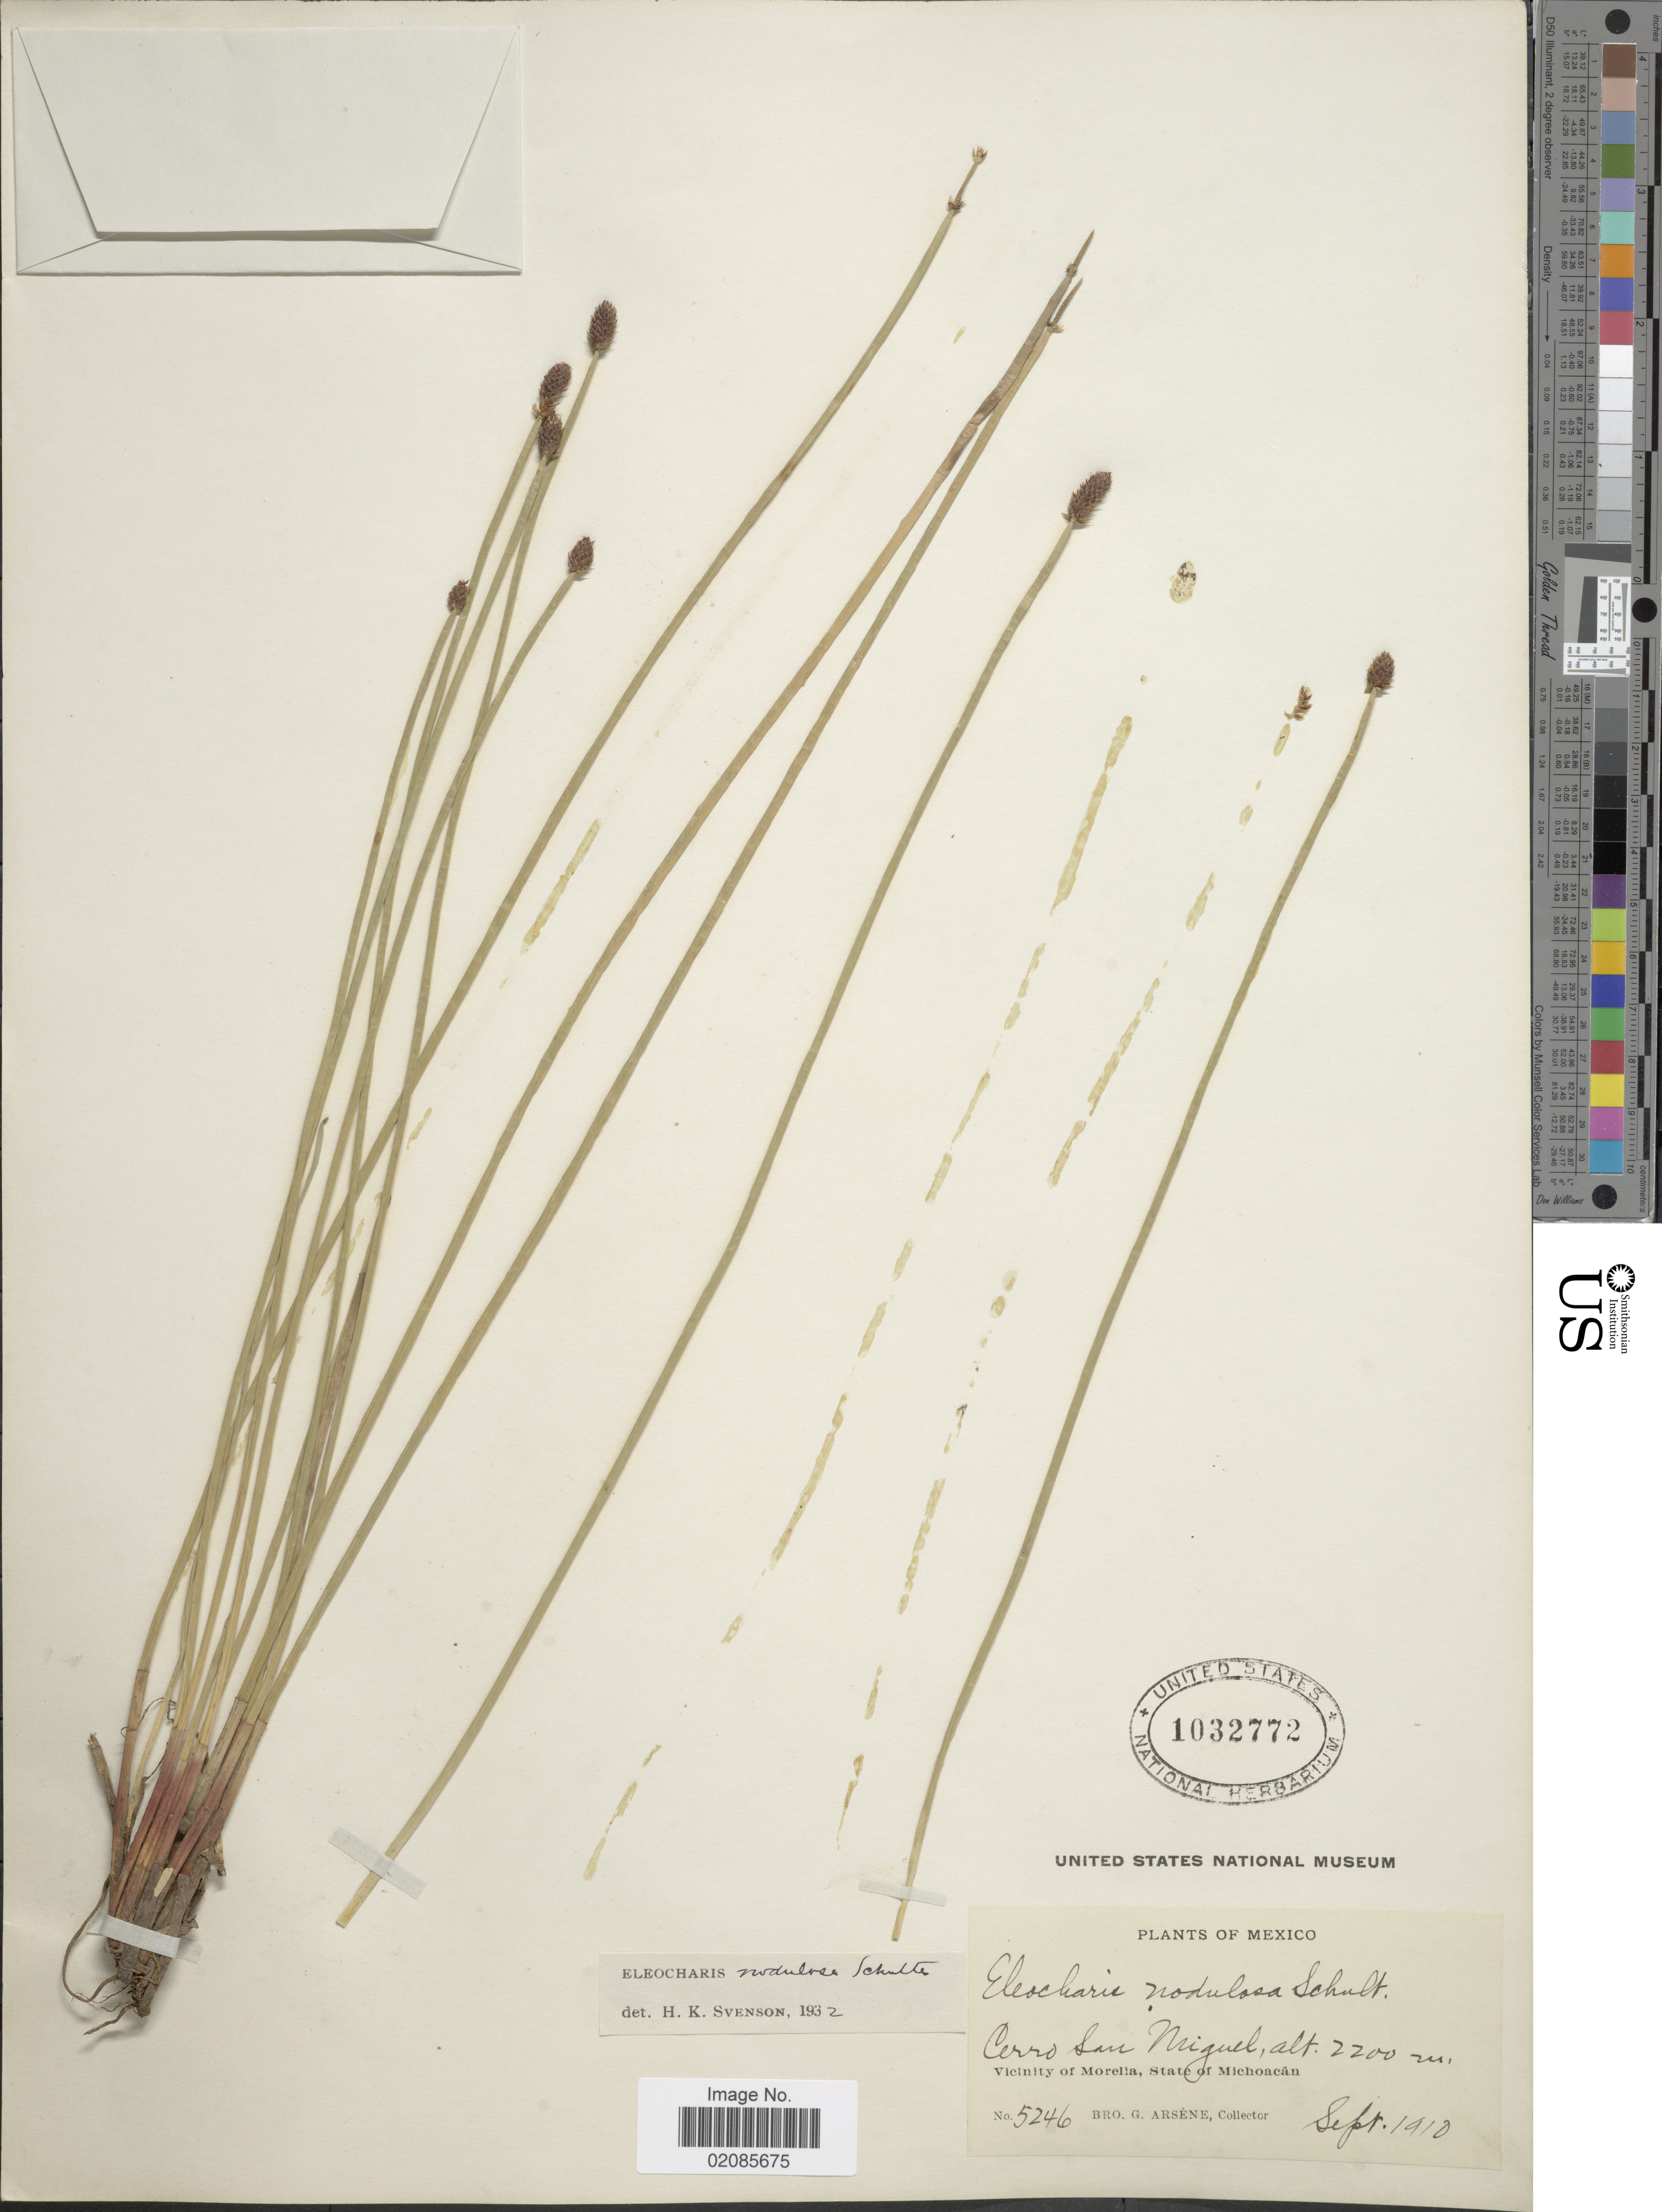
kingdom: Plantae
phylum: Tracheophyta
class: Liliopsida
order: Poales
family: Cyperaceae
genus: Eleocharis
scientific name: Eleocharis montana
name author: (Kunth) Roem. & Schult.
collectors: Bro. G. Arsène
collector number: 5246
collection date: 1910-09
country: Mexico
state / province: Michoacán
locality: Cerro San Miguel, Vicinity of Morelia.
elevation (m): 2200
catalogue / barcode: US 1032772